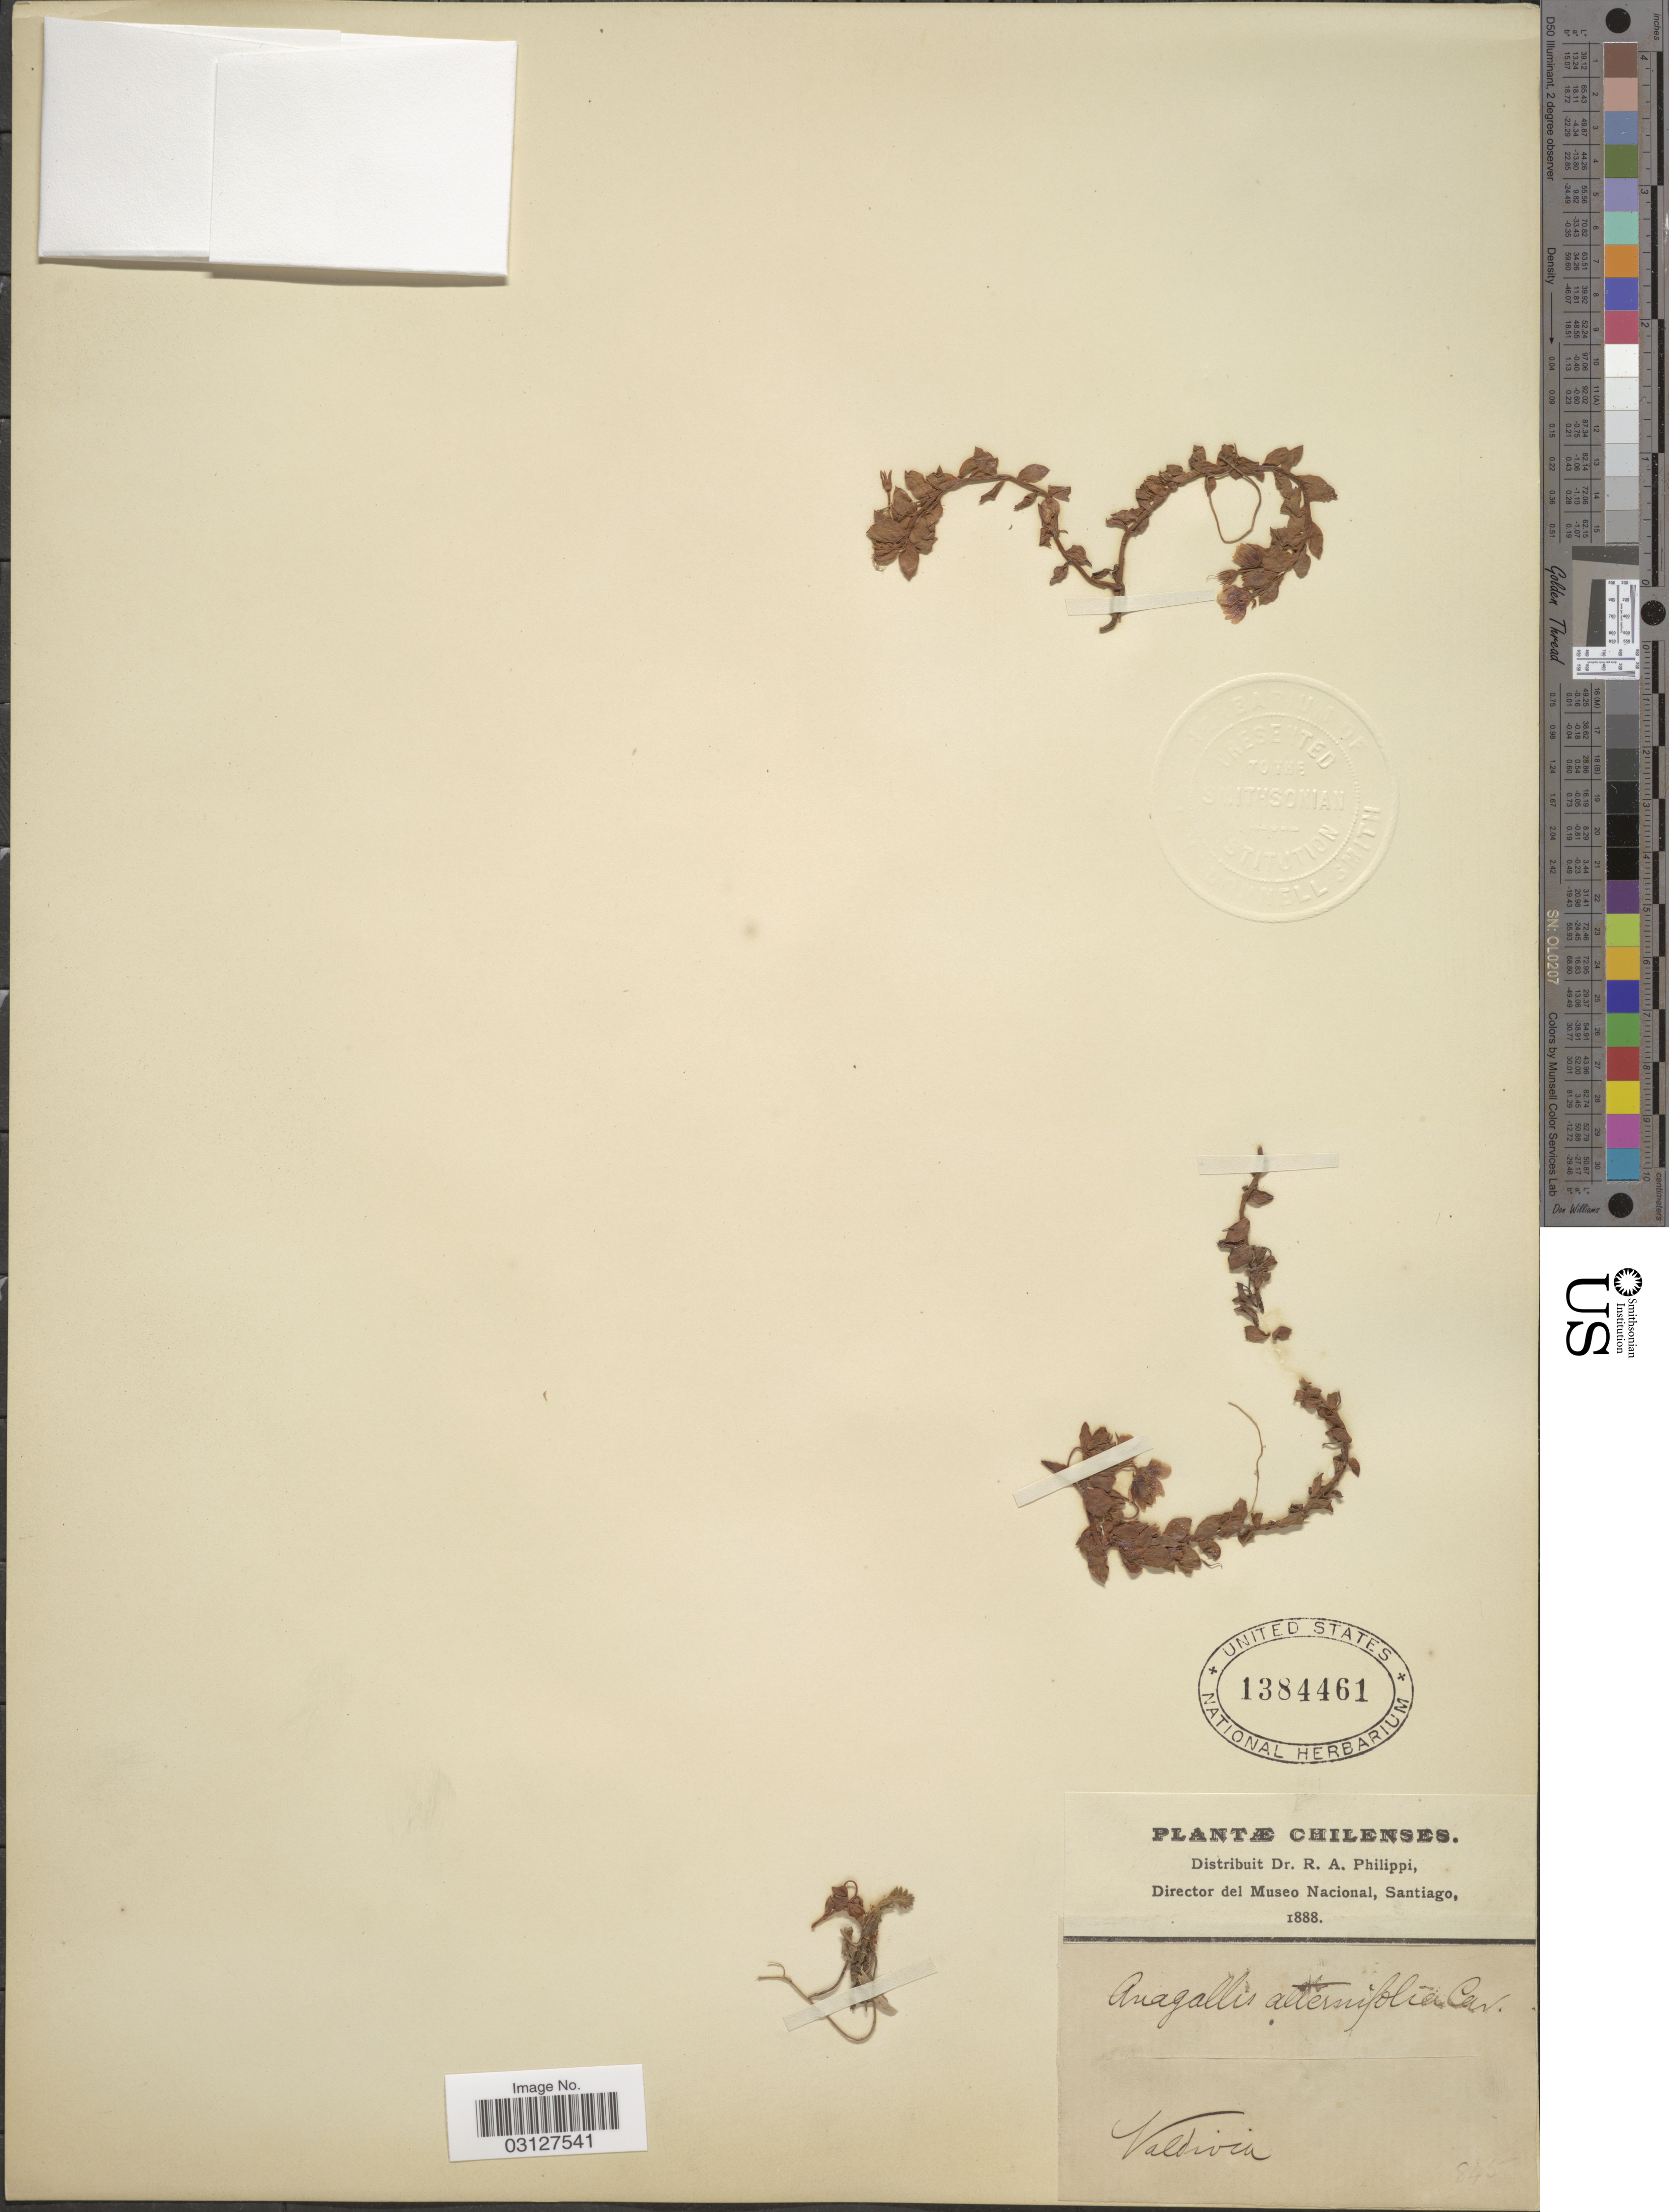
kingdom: Plantae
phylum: Tracheophyta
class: Magnoliopsida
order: Ericales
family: Primulaceae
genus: Anagallis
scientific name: Anagallis alternifolia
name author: Cav.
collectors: ex. herb. R.A. Philippi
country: Chile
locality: Valdivia.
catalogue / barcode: US 1384461